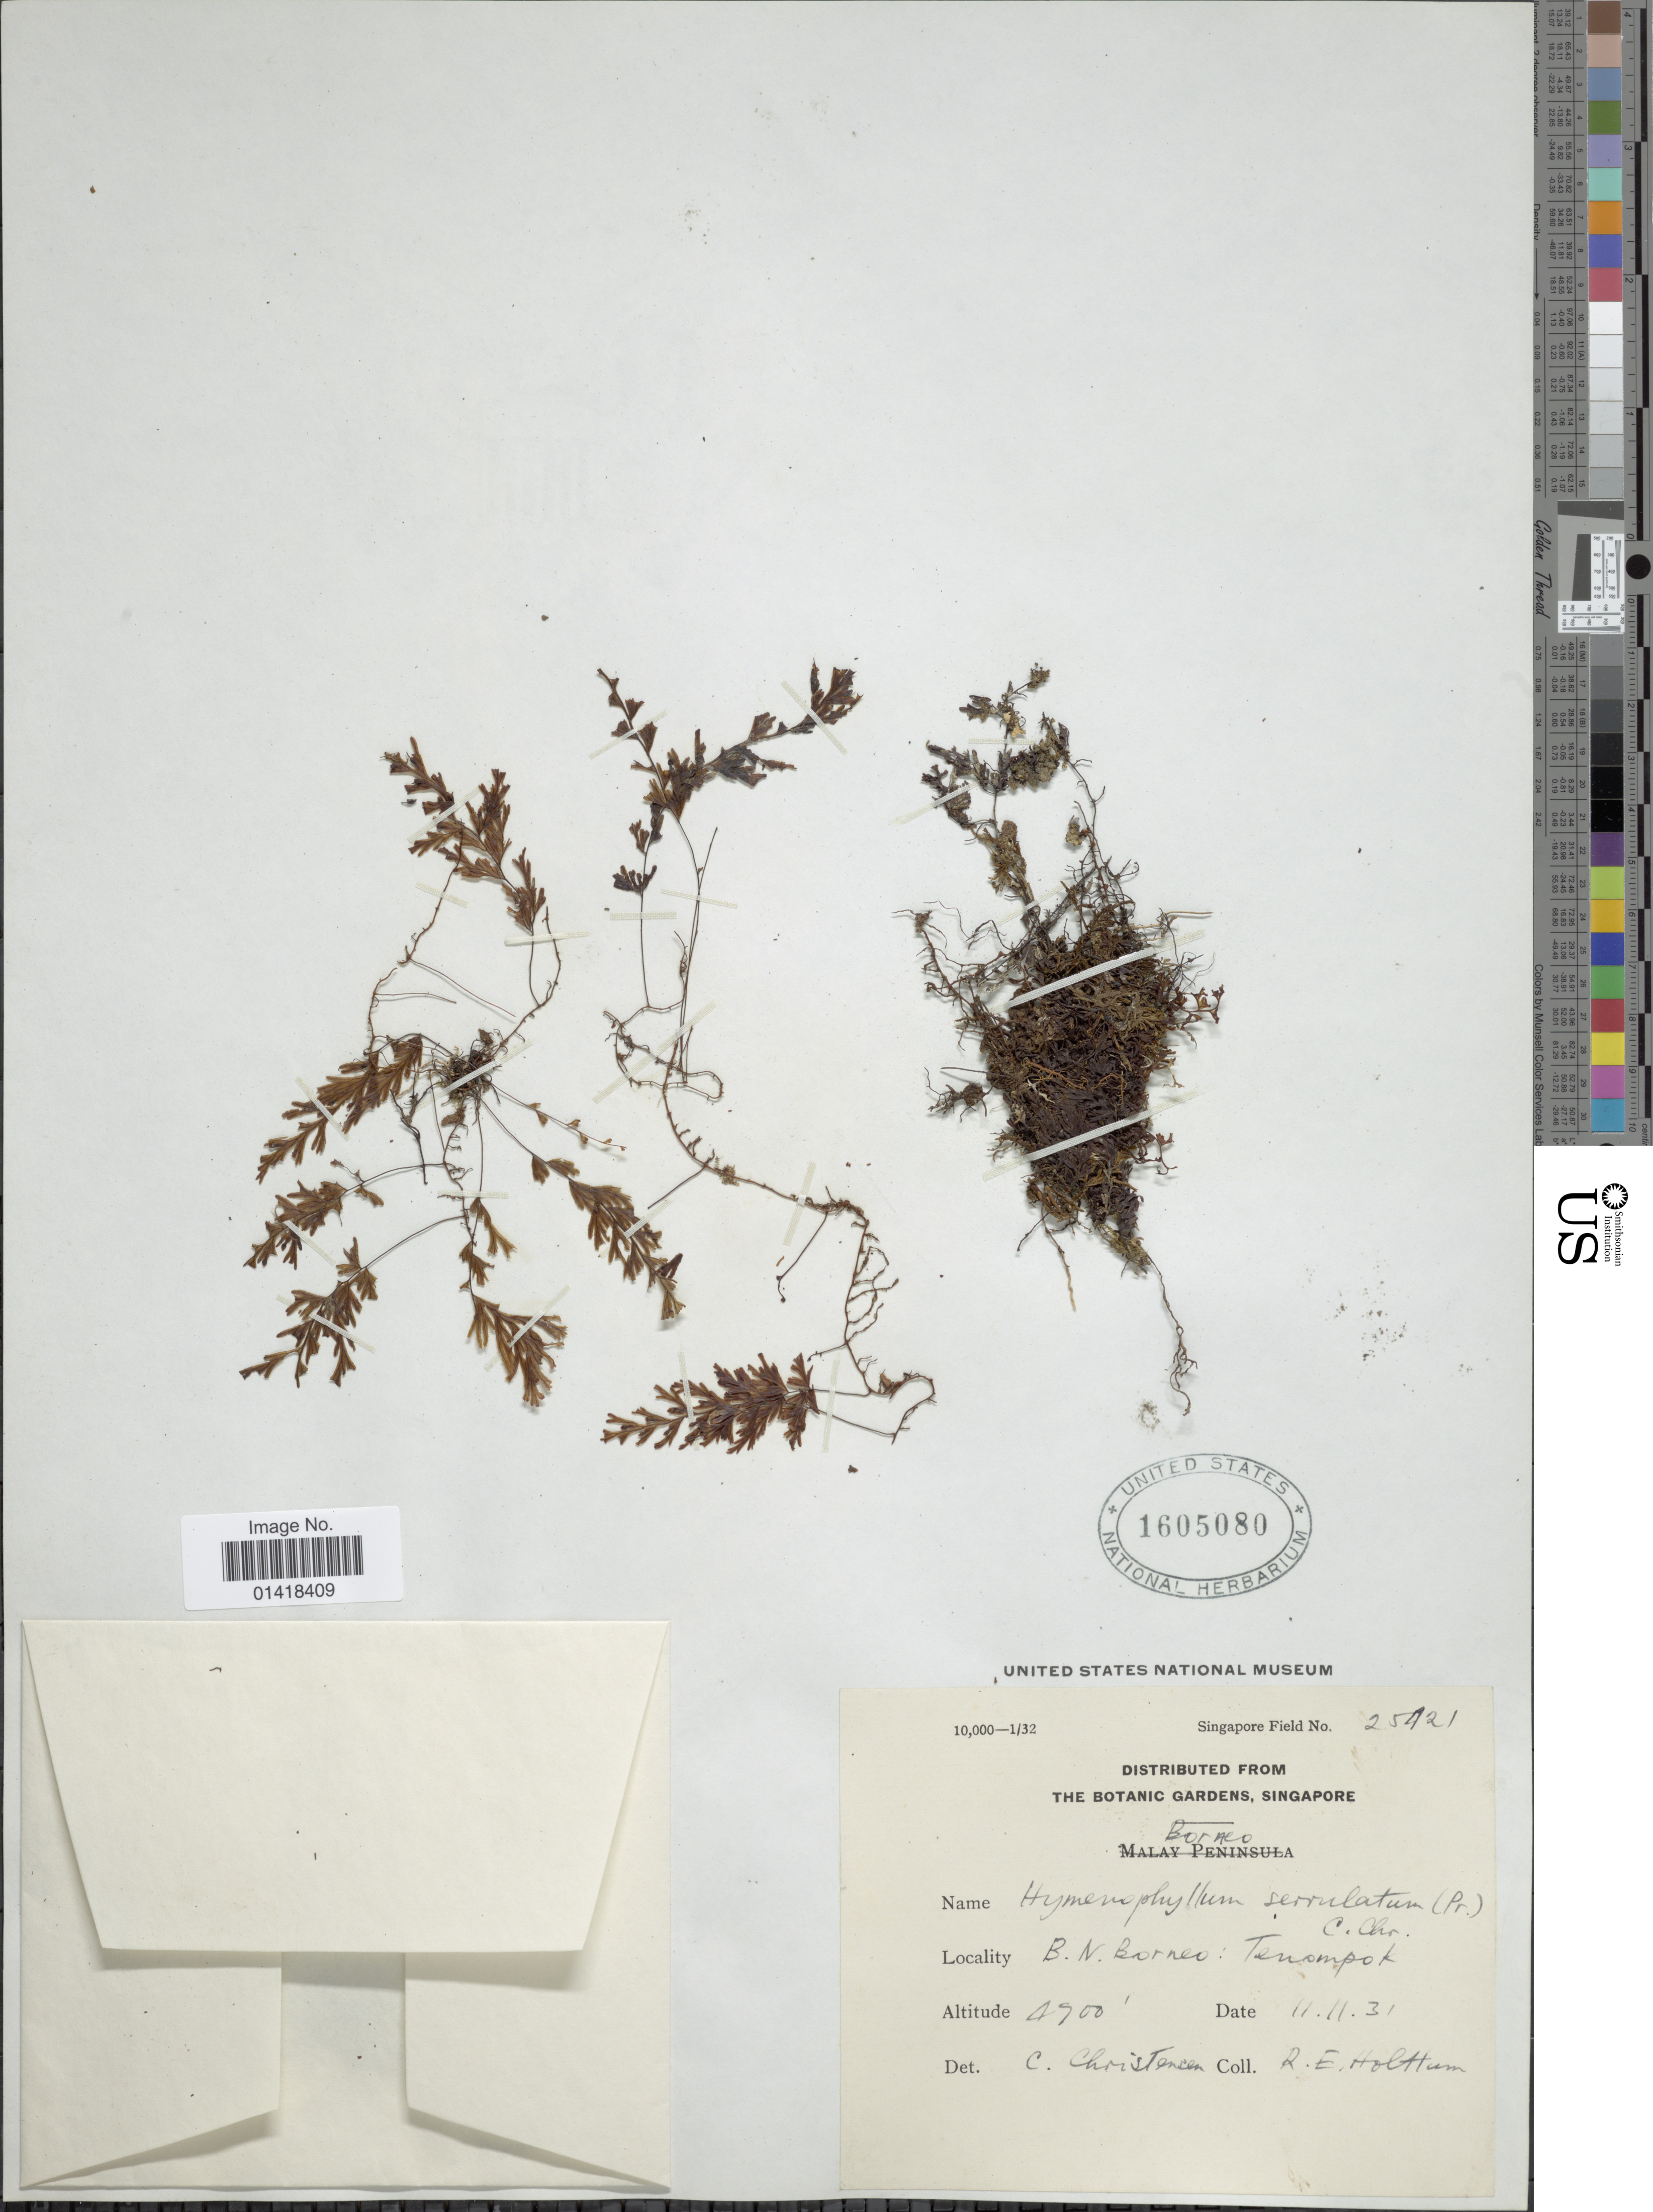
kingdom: Plantae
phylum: Tracheophyta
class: Polypodiopsida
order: Hymenophyllales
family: Hymenophyllaceae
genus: Hymenophyllum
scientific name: Hymenophyllum meyenianum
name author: (C. Presl) Copel.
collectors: R. E. Holttum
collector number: Sinagpore Field 25421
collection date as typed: Transcribed d/m/y: 11/11/31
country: Malaysia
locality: B.N. Borneo: Tenompok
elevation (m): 1433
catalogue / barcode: US 1605080